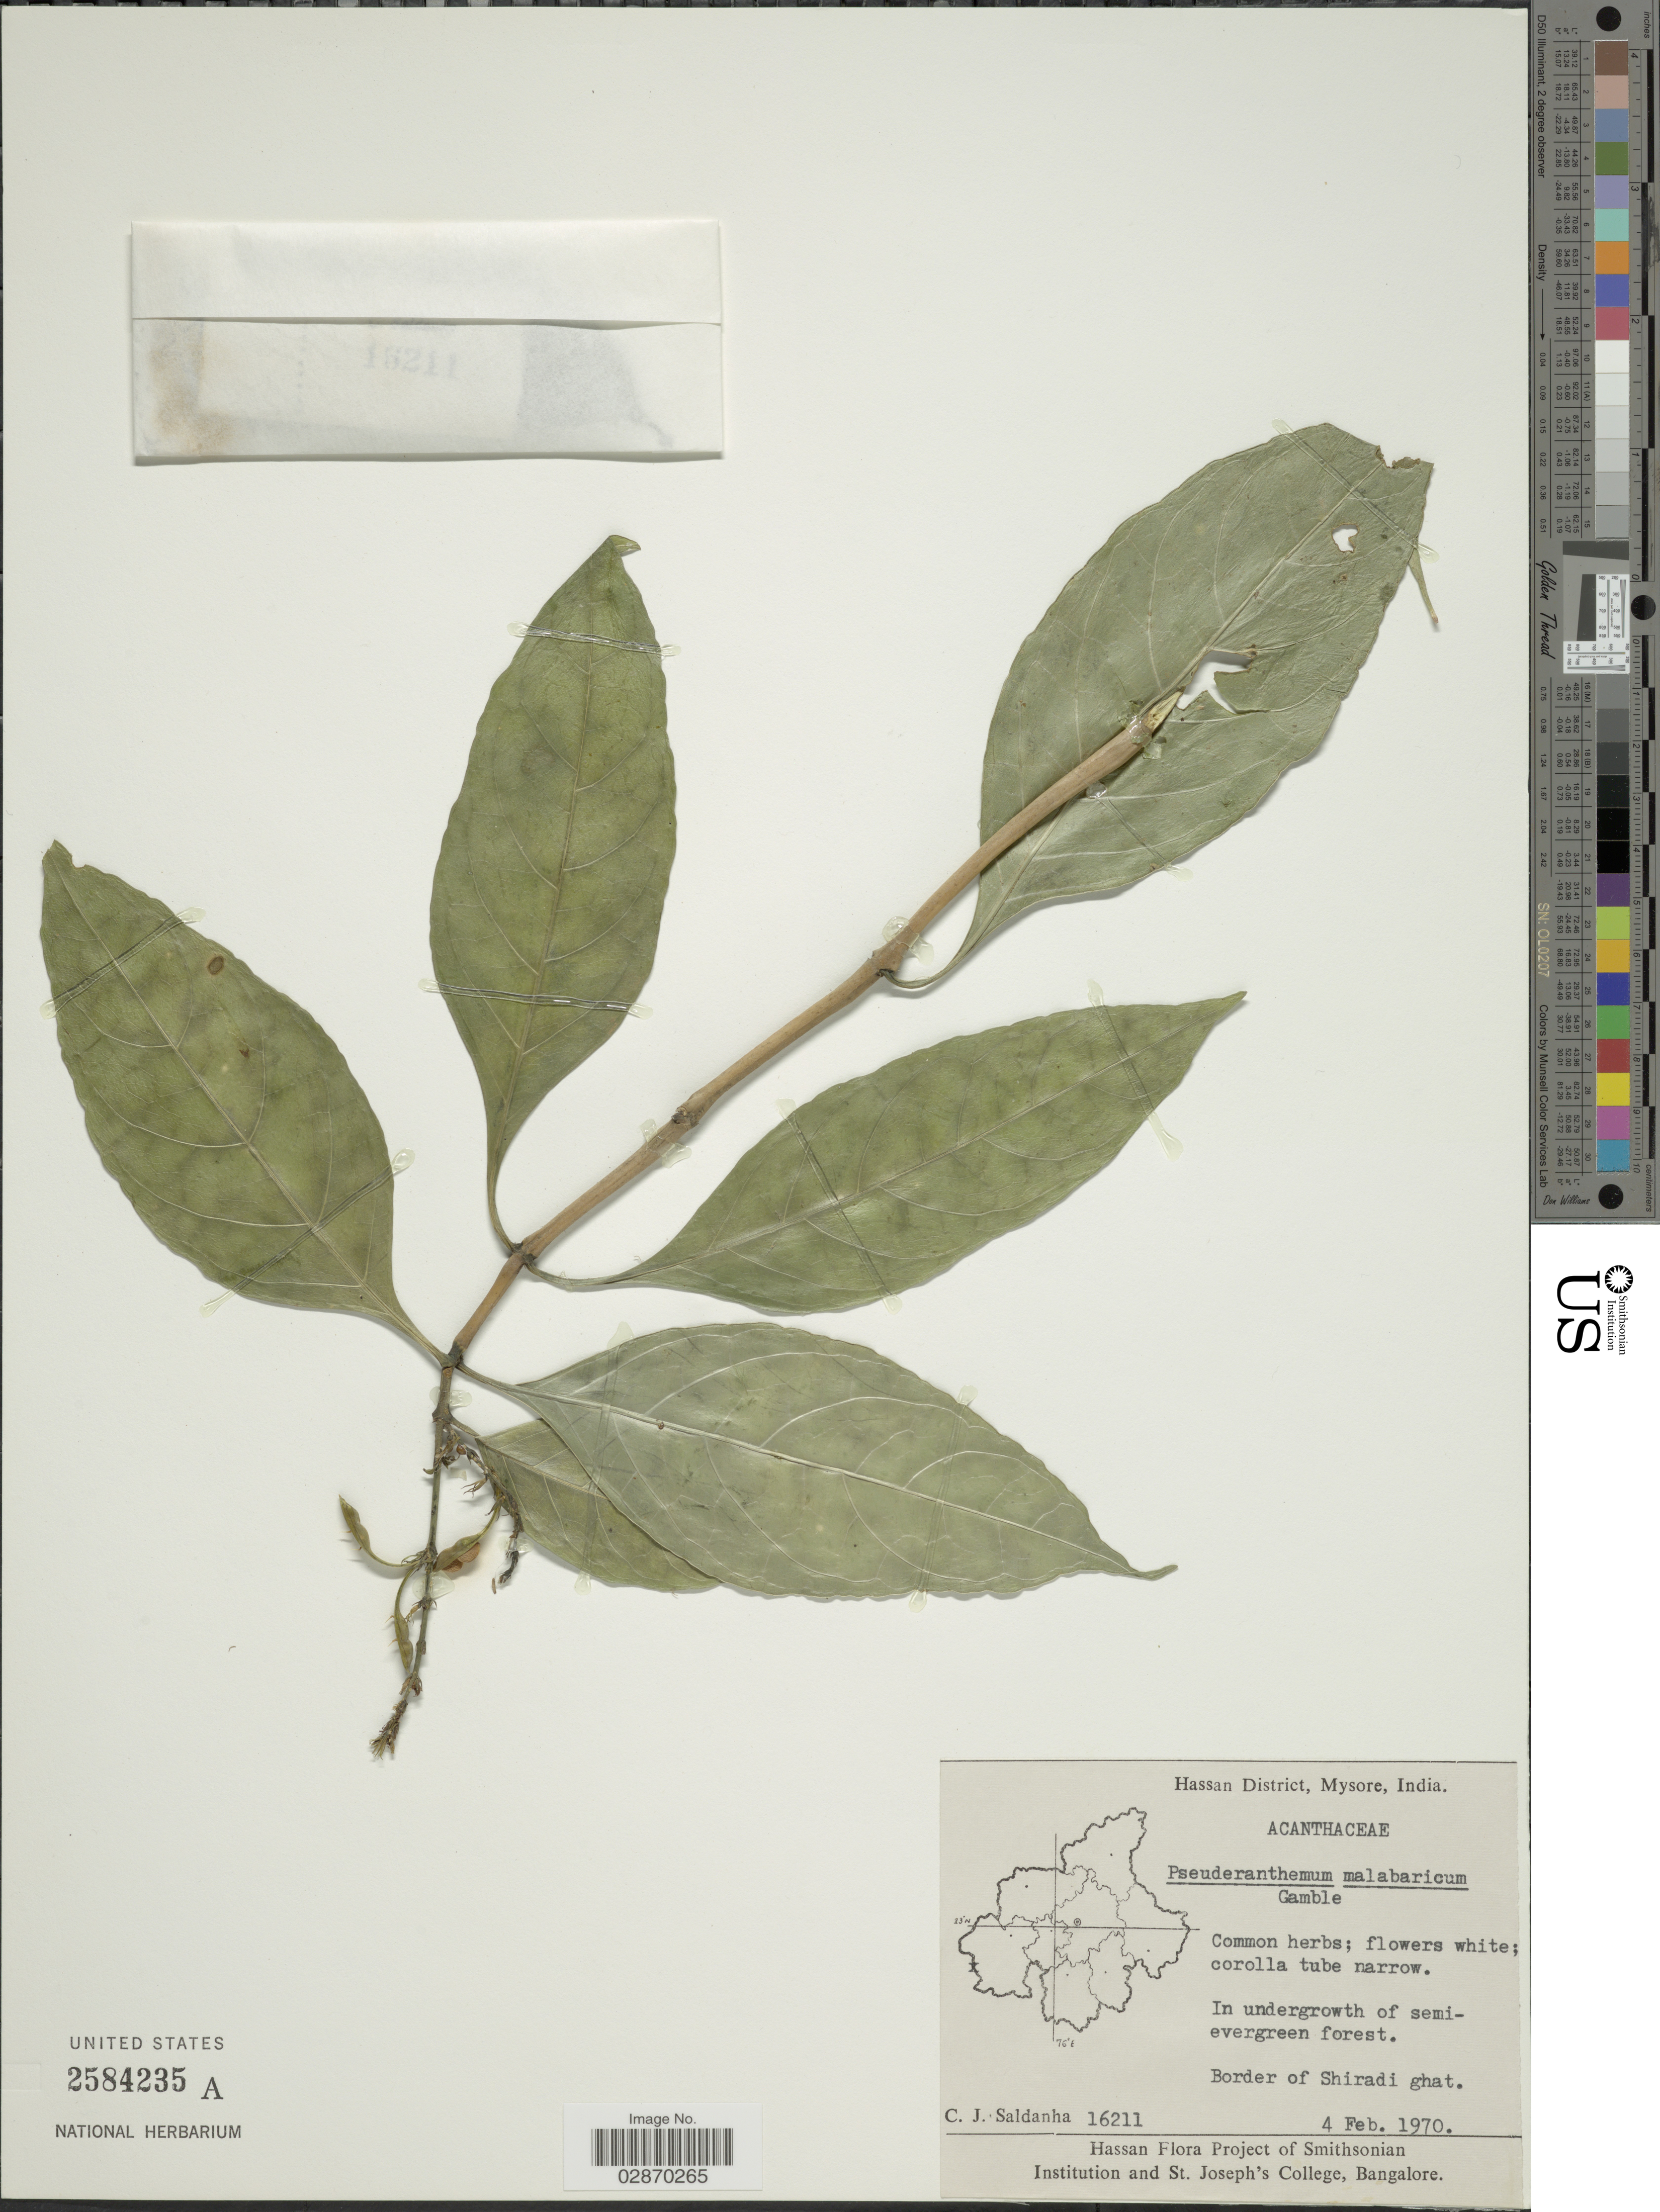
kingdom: Plantae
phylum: Tracheophyta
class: Magnoliopsida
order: Lamiales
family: Acanthaceae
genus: Pseuderanthemum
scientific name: Pseuderanthemum malabaricum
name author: Gamble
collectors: C. J. Saldanha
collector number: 16211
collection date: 1970-02-04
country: India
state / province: Karnataka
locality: Hassan District, Mysore. Border of Shiradi ghat.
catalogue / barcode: US 2584235A